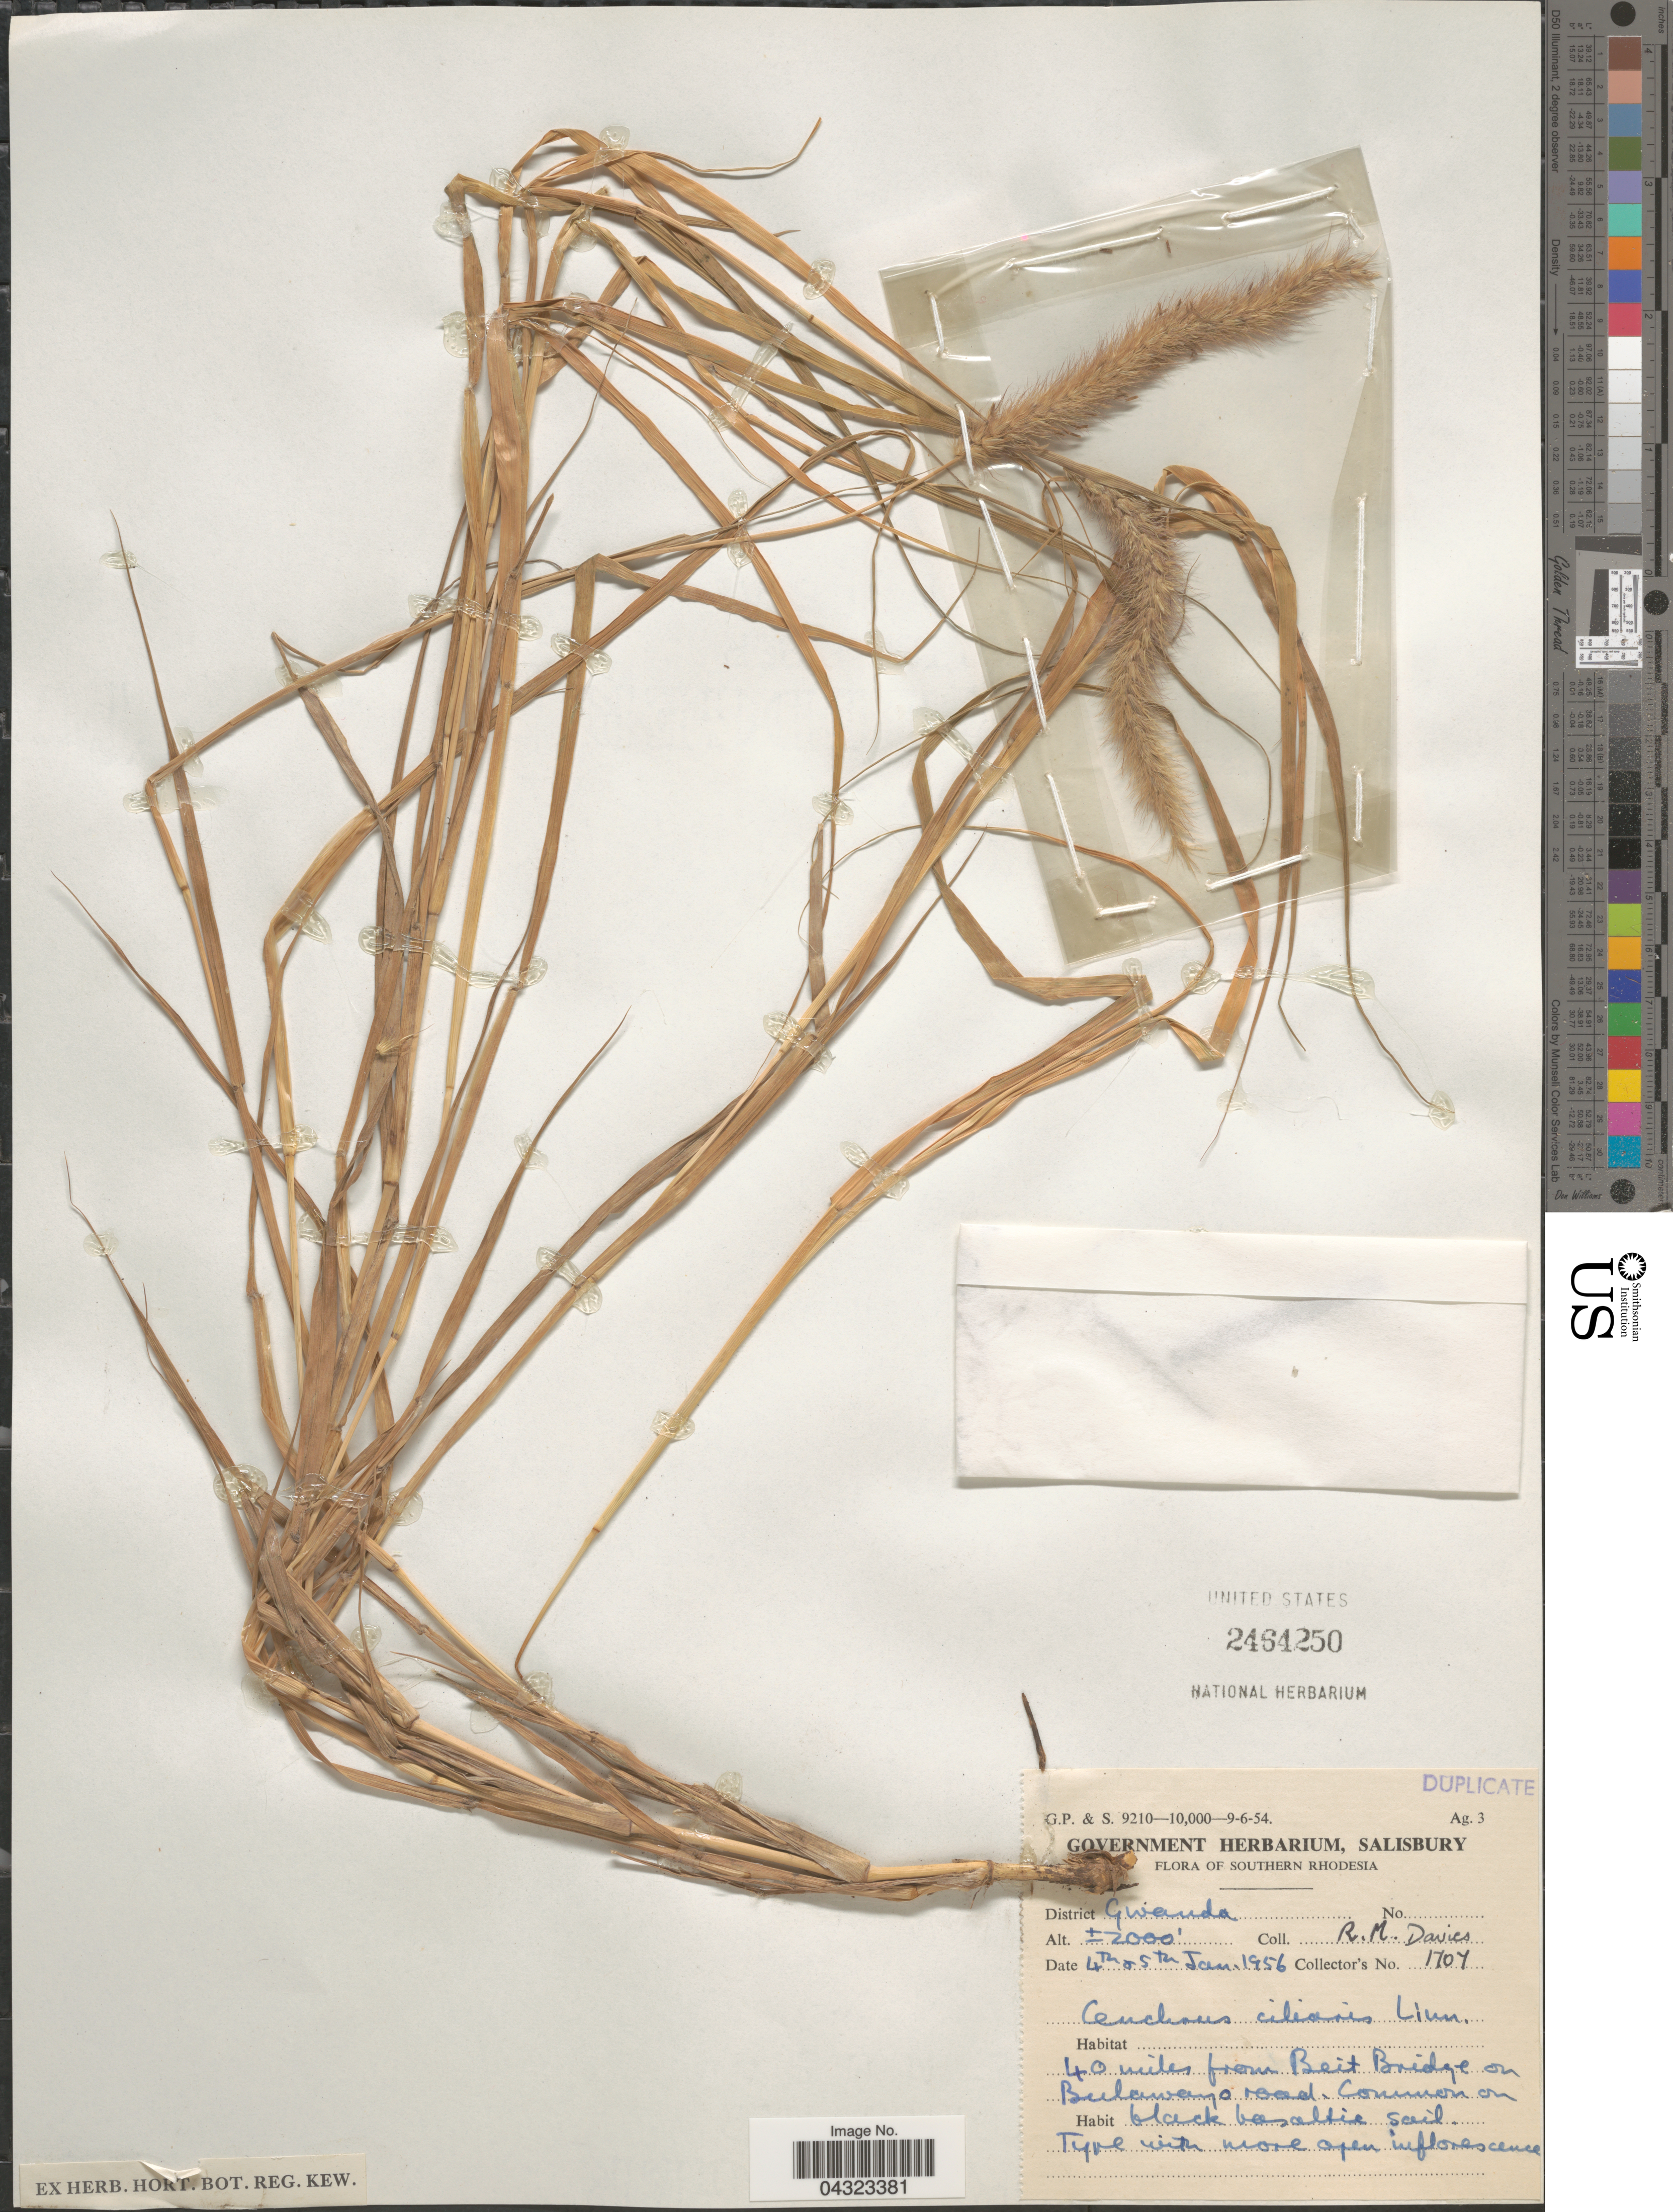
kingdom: Plantae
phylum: Tracheophyta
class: Liliopsida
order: Poales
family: Poaceae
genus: Cenchrus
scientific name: Cenchrus ciliaris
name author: L.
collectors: R. Davies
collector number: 1707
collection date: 1956-01-04/1956-01-05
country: Zimbabwe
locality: Southern Rhodesia. District Gwanda. 40 miles from Beit Bridge on Bulawango road.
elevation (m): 610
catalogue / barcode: US 2464250